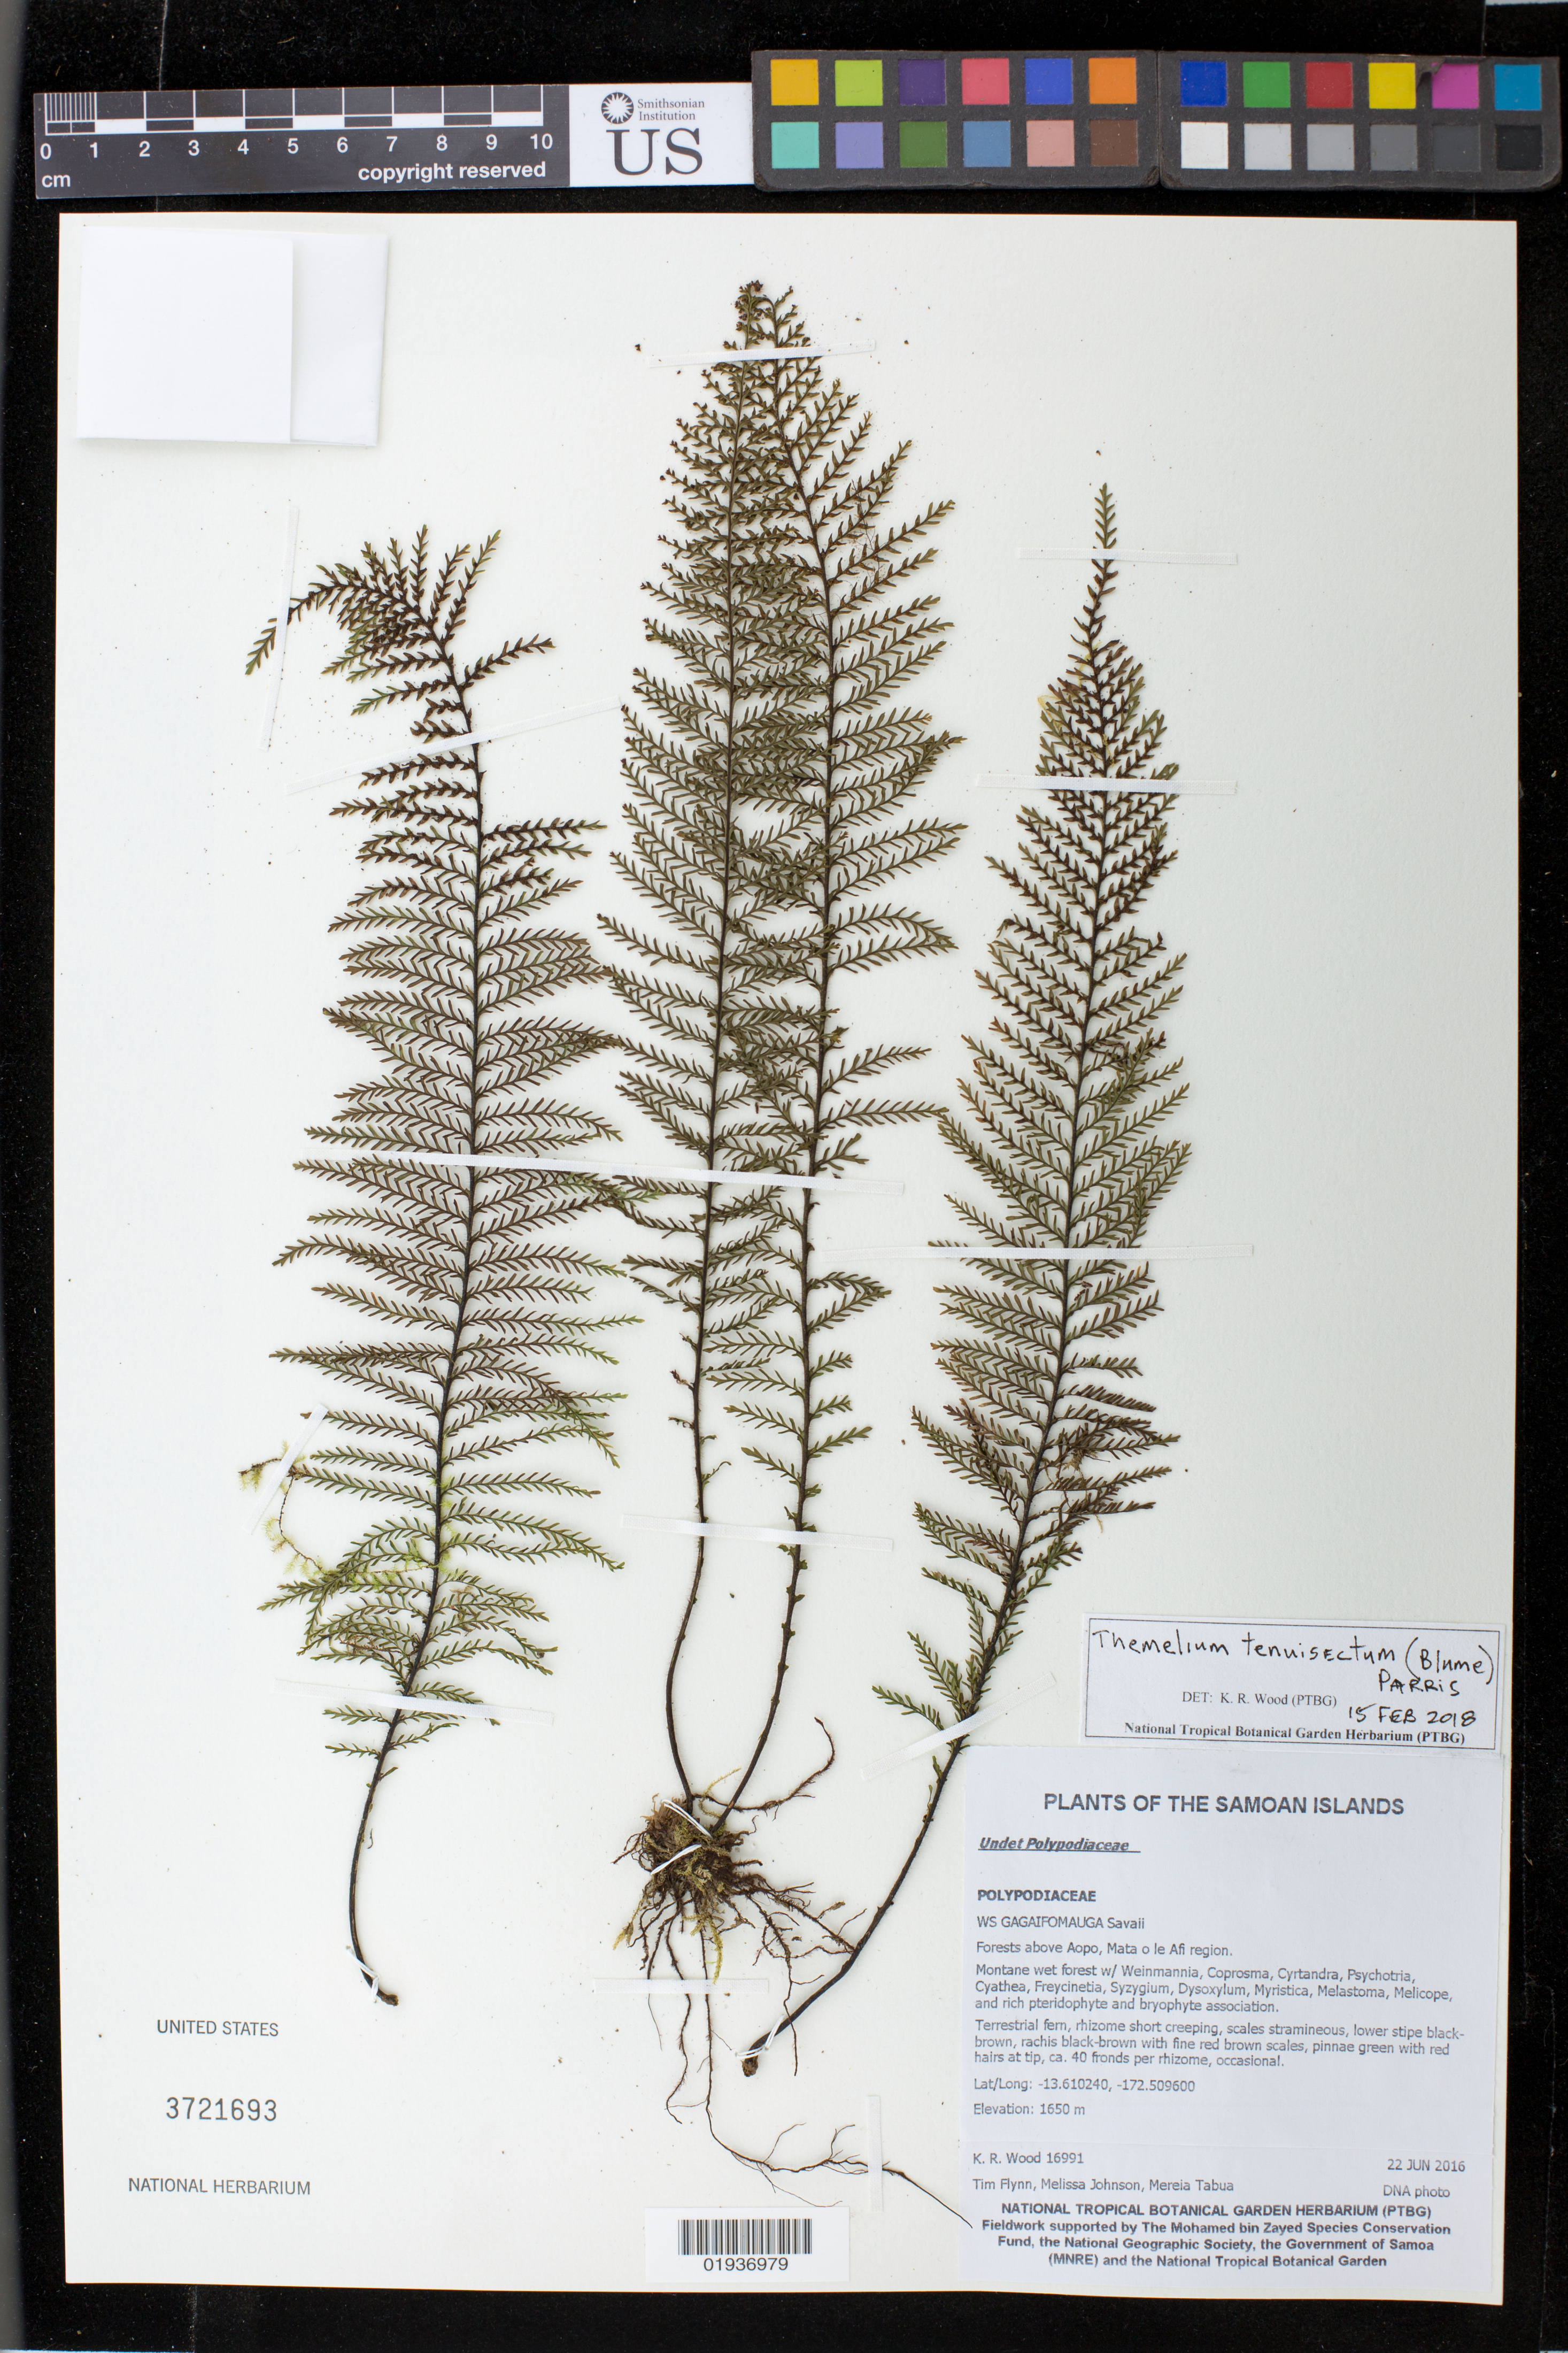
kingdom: Plantae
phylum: Tracheophyta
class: Polypodiopsida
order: Polypodiales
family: Polypodiaceae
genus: Themelium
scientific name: Themelium tenuisectum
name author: (Blume) Parris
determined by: Wood, Kenneth R.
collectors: T. W. Flynn, K. R. Wood, M. Johnson & M. Tabua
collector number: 16991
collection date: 2016-06-22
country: Samoa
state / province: Gagaifomauga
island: Savai'i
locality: Gagaifomauga District, forests above Aopo, Mata o le Afi region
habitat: Montane wet forest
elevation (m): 1650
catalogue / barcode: US 3721693